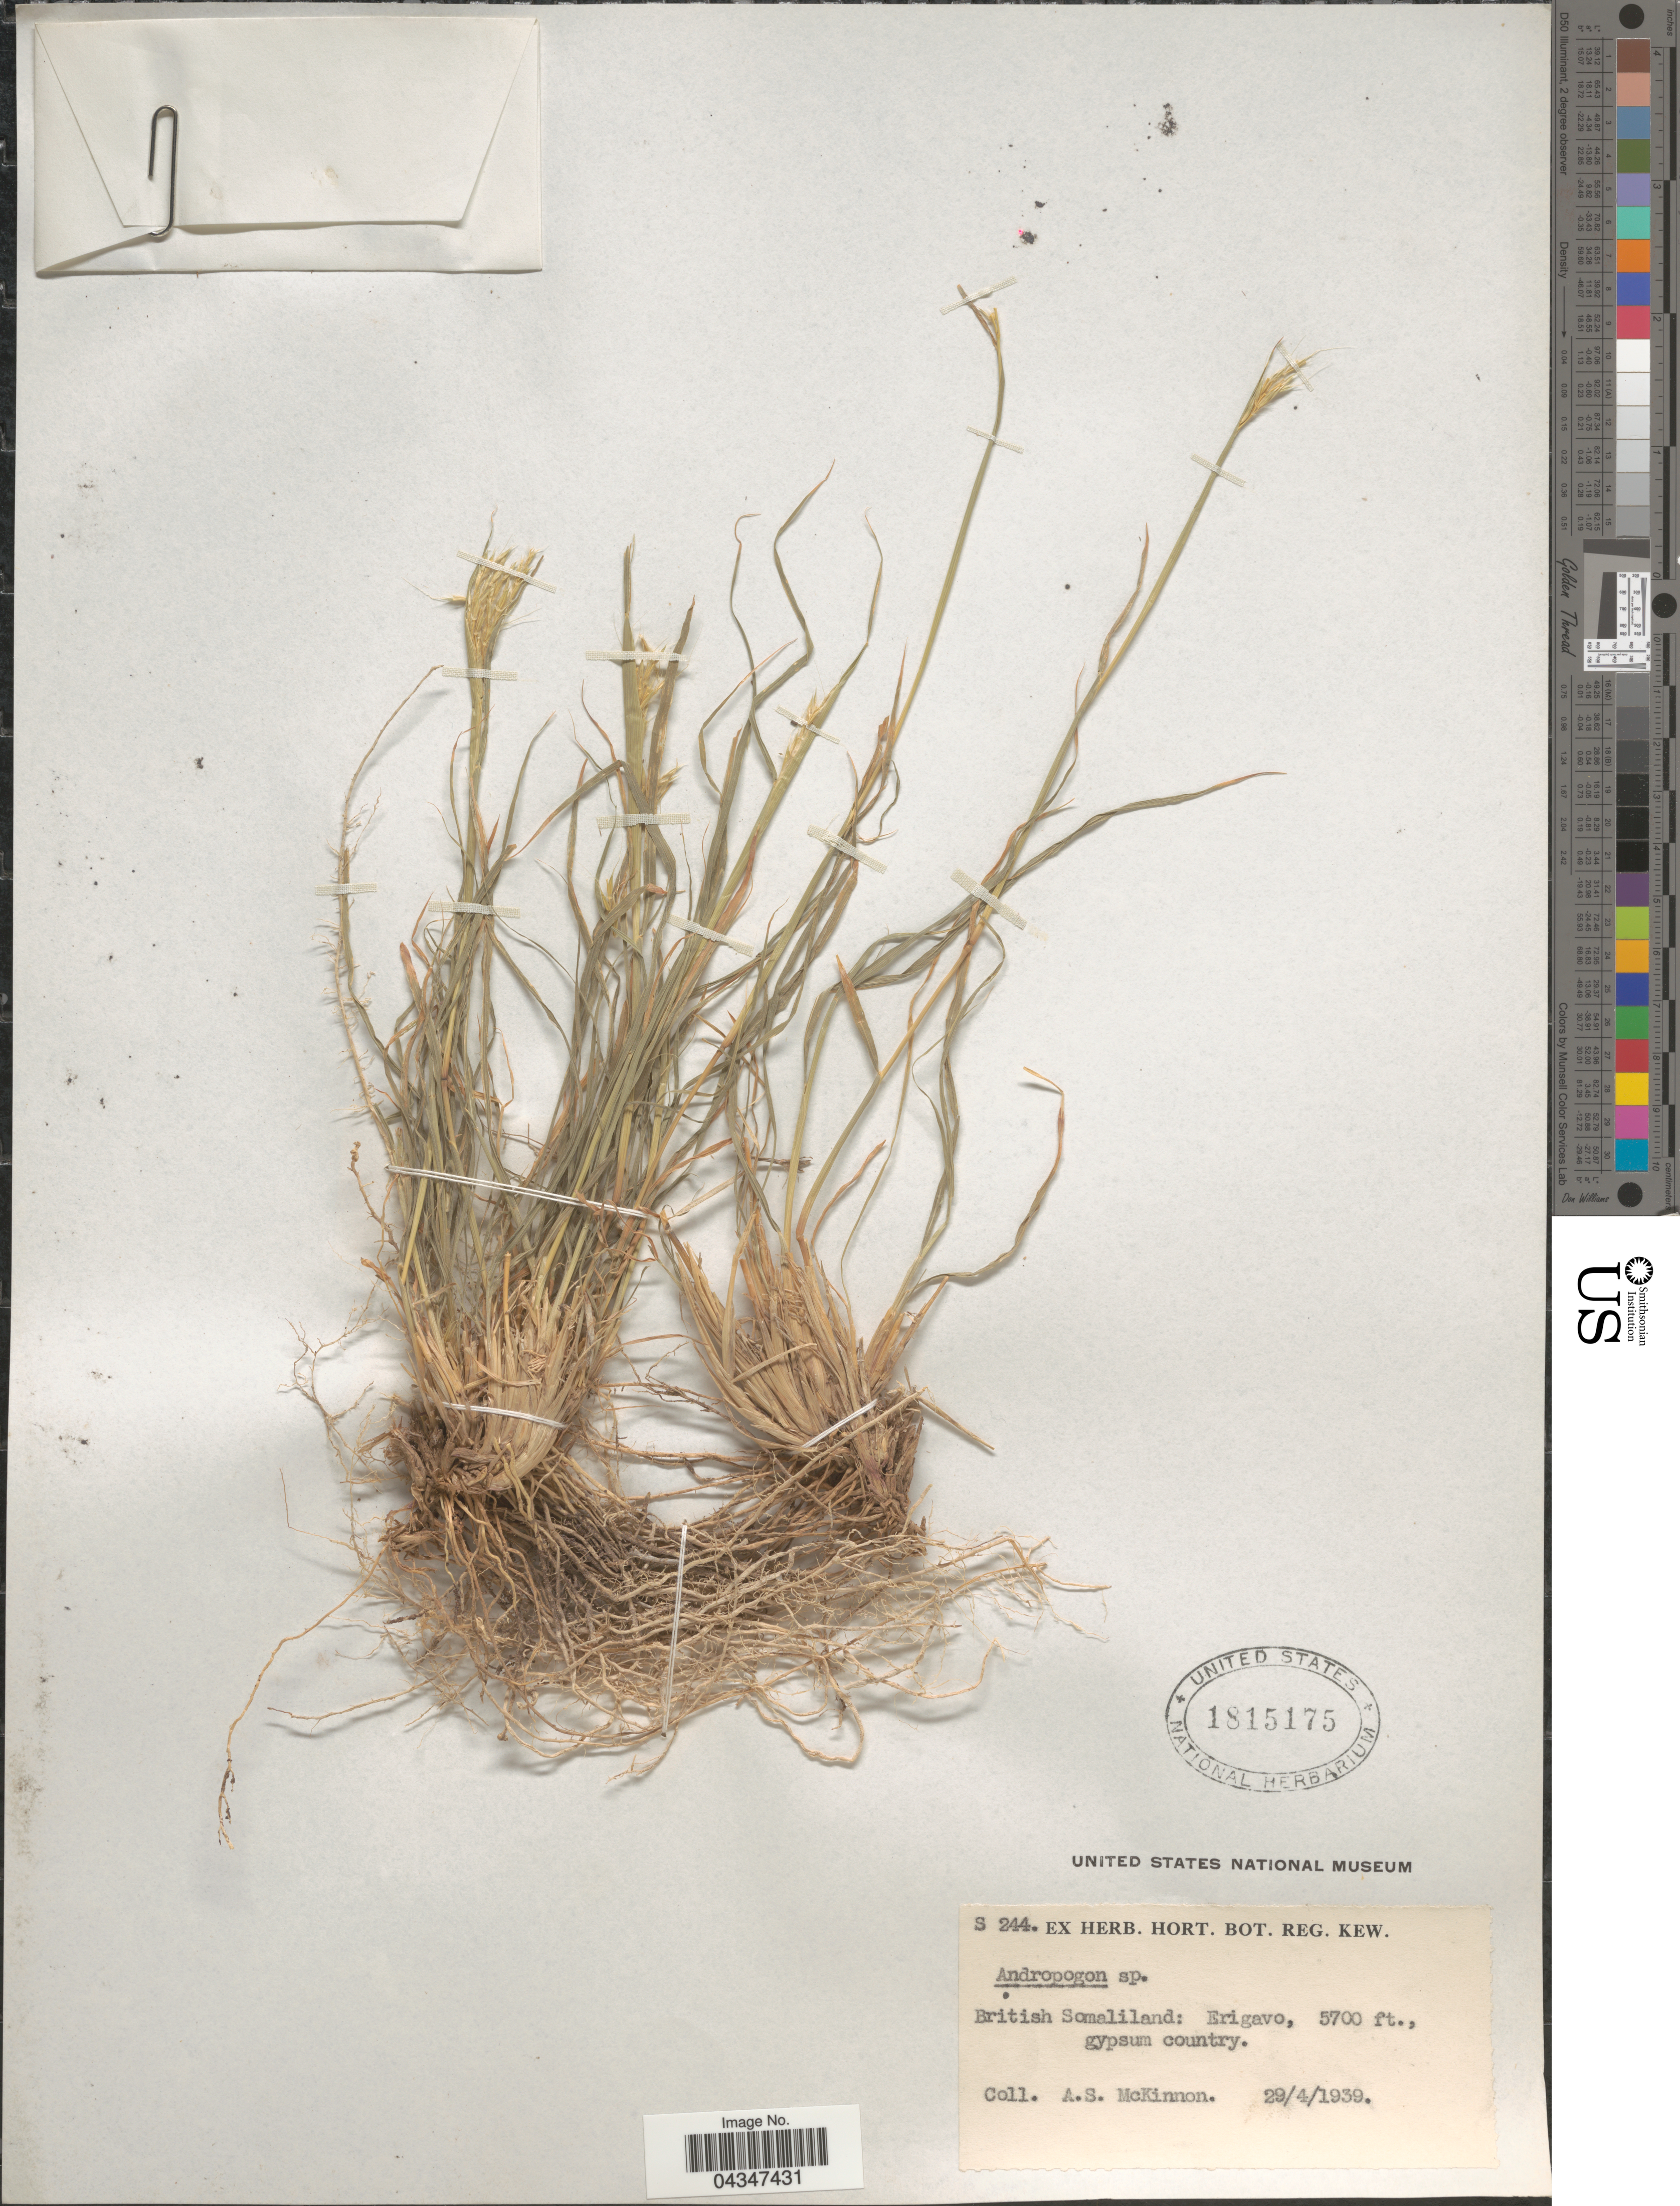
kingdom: Plantae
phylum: Tracheophyta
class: Liliopsida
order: Poales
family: Poaceae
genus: Andropogon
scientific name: Andropogon sp.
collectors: A. Mckinnon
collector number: S244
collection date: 1939-04-29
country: Somalia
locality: British Somaliland: Erigavo.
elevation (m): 1737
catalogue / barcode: US 1815175